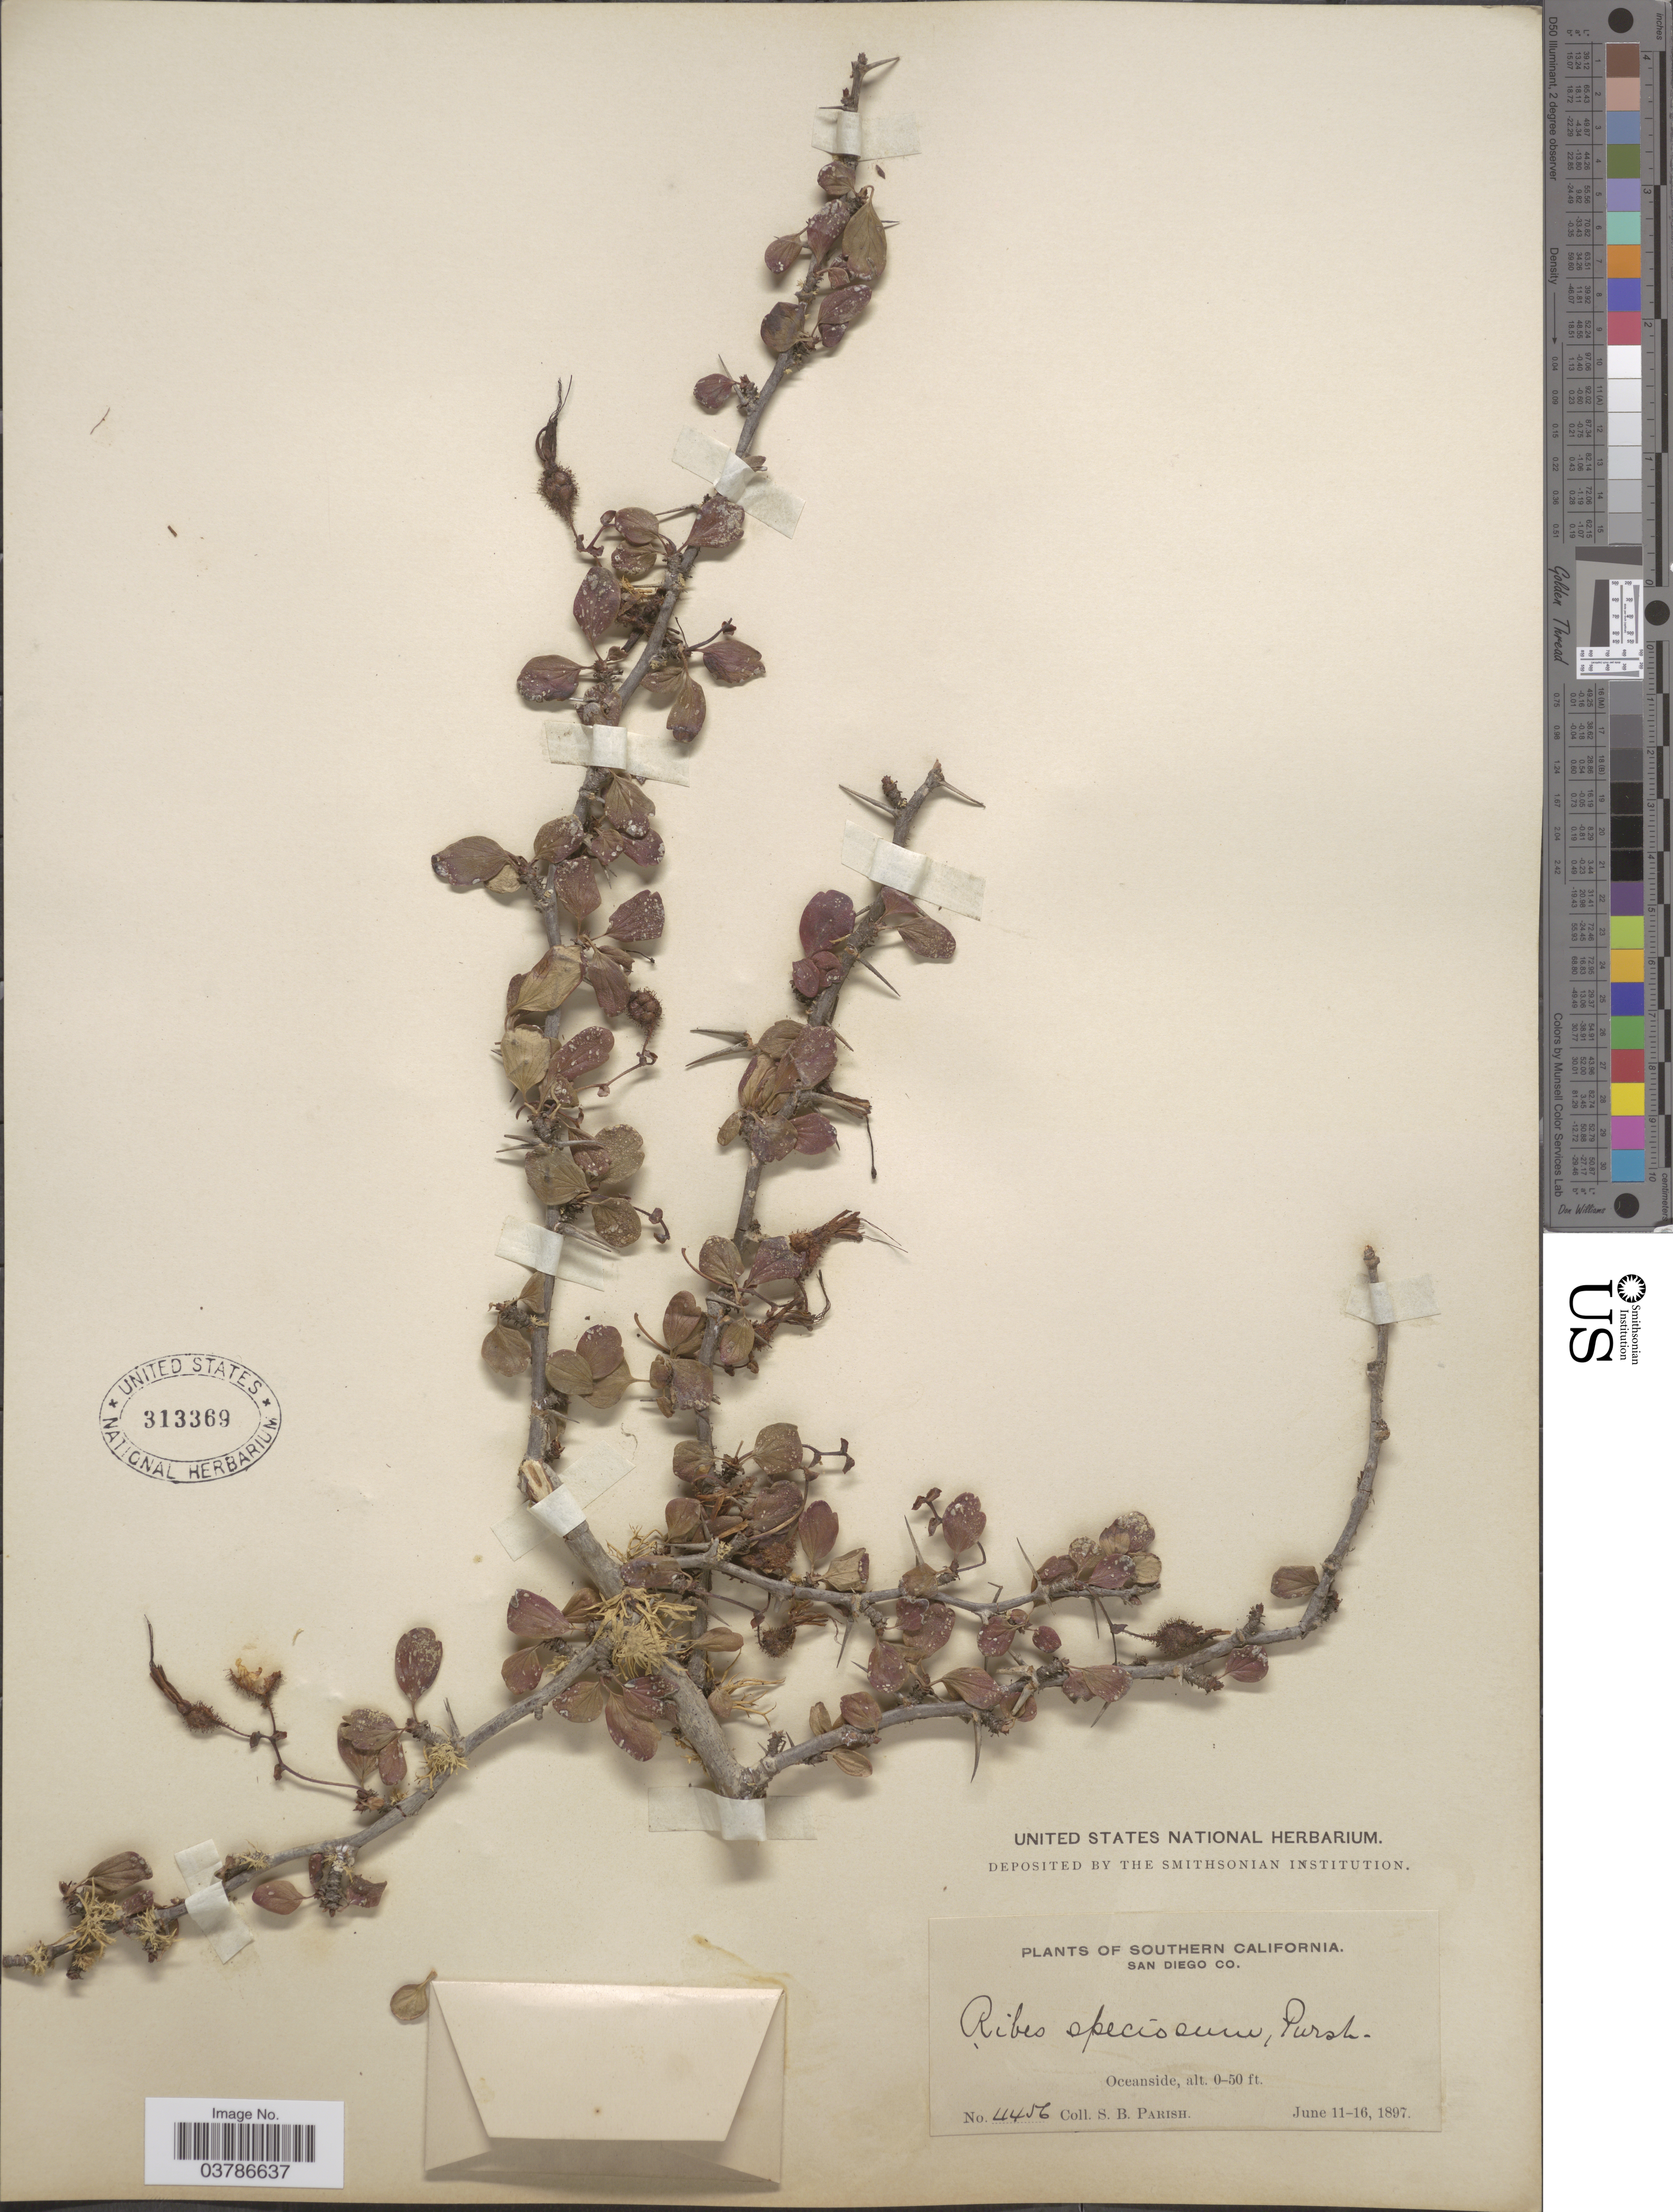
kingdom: Plantae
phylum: Tracheophyta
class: Magnoliopsida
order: Saxifragales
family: Grossulariaceae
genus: Ribes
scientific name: Ribes speciosum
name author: Pursh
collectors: S. B. Parish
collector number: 4456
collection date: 1897-06-11/1897-06-16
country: United States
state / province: California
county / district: San Diego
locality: Southern California. San Diego Co. Oceanside.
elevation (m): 0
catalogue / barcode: US 313369